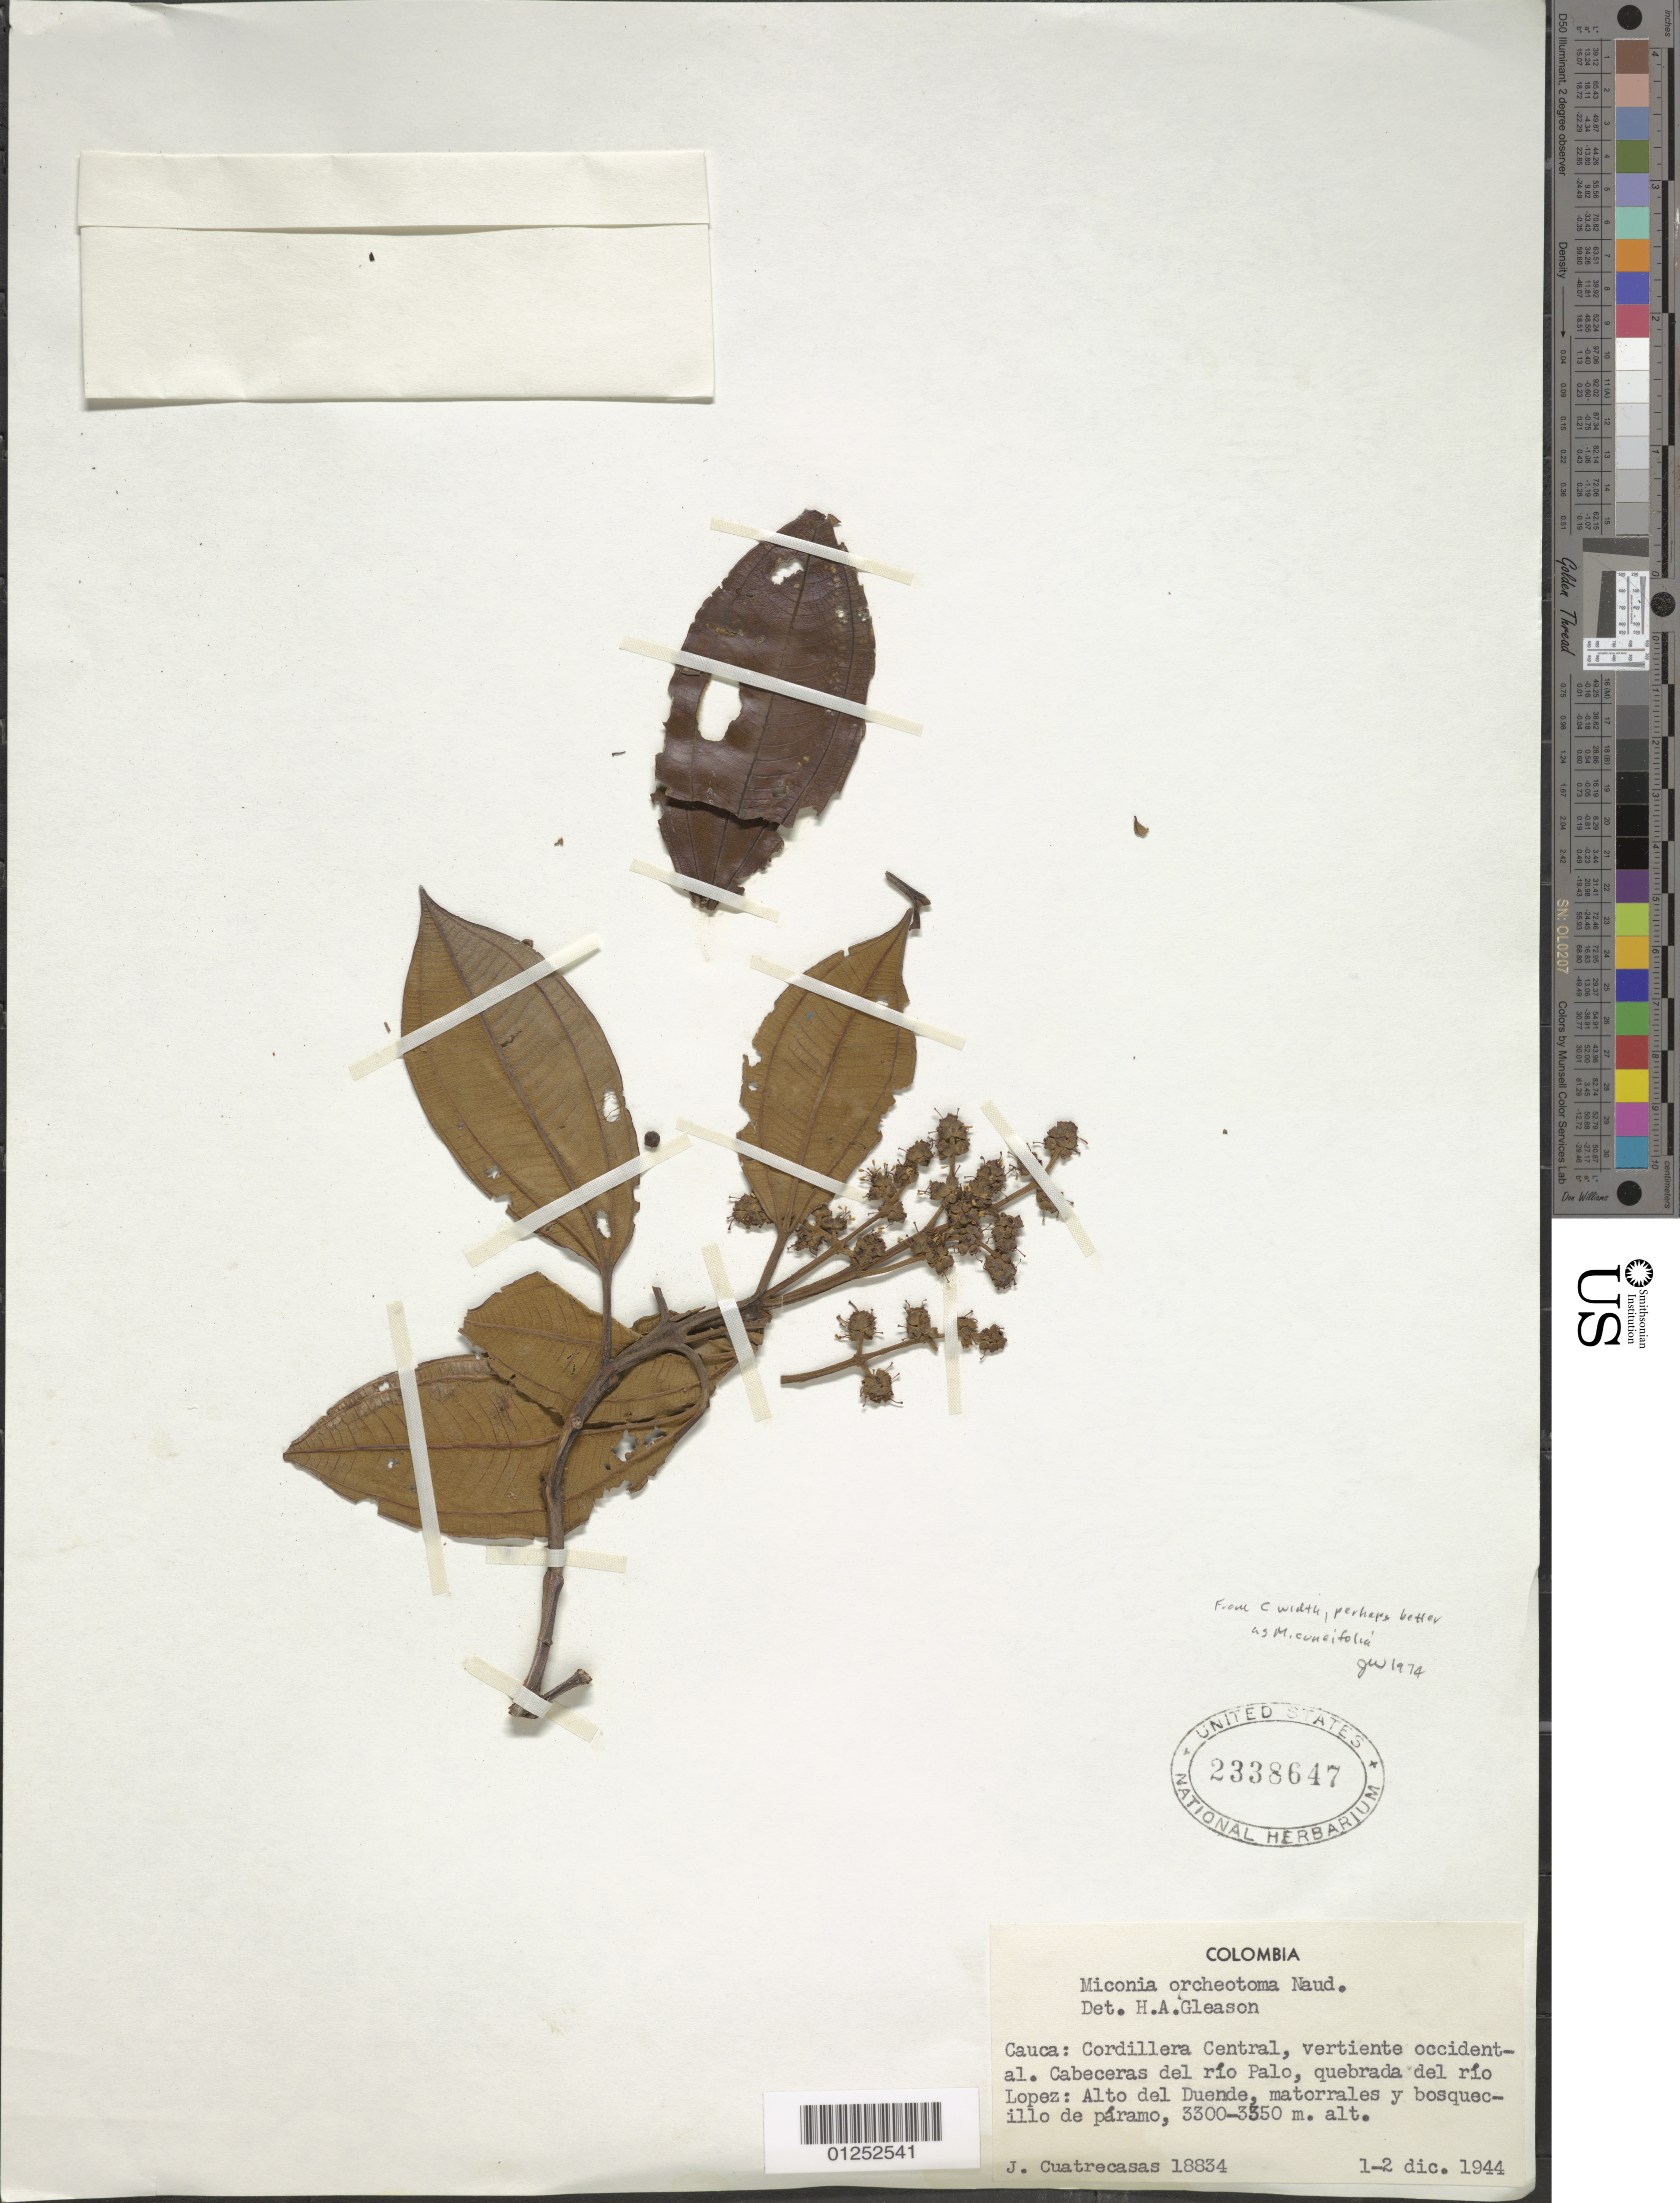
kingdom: Plantae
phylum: Tracheophyta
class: Magnoliopsida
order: Myrtales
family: Melastomataceae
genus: Miconia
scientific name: Miconia jahnii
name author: Pittier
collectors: J. Cuatrecasas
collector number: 18834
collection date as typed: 1-2 Dec 1944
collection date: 1944-12-01/1944-12-02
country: Colombia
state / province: Cauca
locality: Cordillera Central, vertiente occidental, cabeceras del rio Palo, quebrada del rio Lopez, Alto del Duende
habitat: matorrales y bosquecillo de paramo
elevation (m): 3300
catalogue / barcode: US 2338647